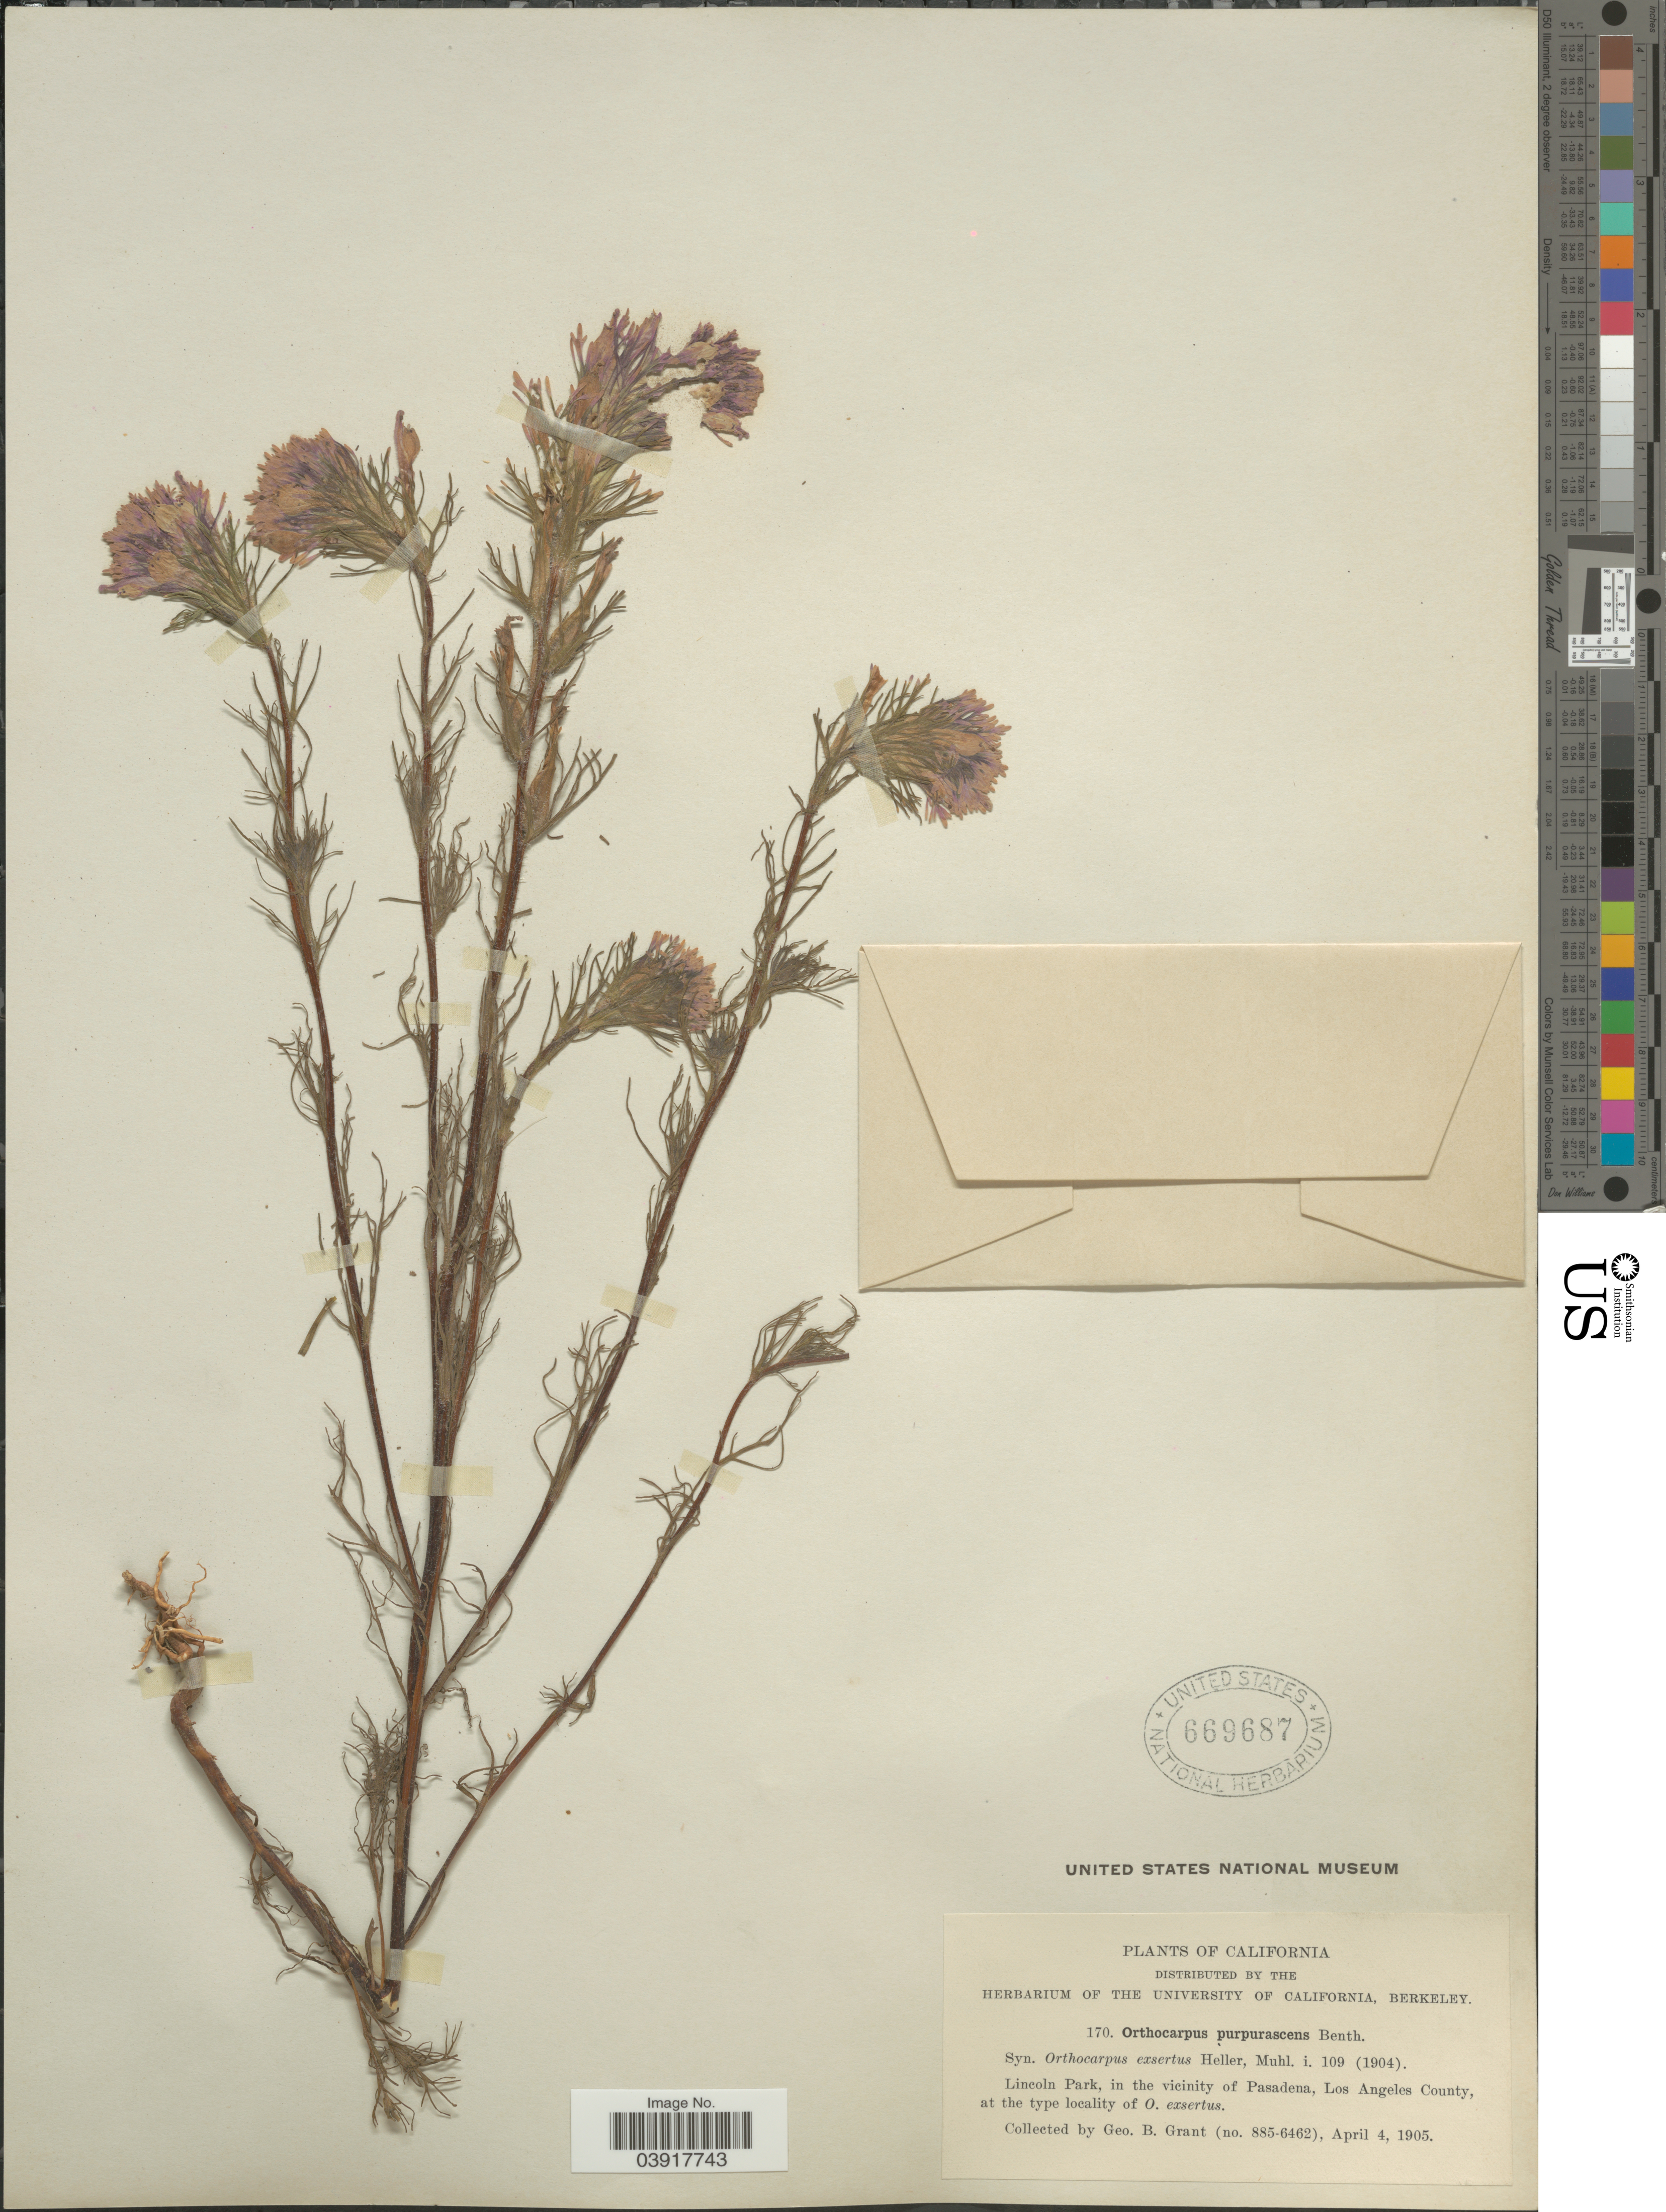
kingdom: Plantae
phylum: Tracheophyta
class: Magnoliopsida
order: Lamiales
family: Orobanchaceae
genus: Orthocarpus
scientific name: Orthocarpus purpurascens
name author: Benth.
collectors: G. Grant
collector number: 885-6462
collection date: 1905-04-04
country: United States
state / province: California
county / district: Los Angeles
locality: Lincoln Park, in the vicinity of Pasadena, Los Angeles County.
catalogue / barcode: US 669687